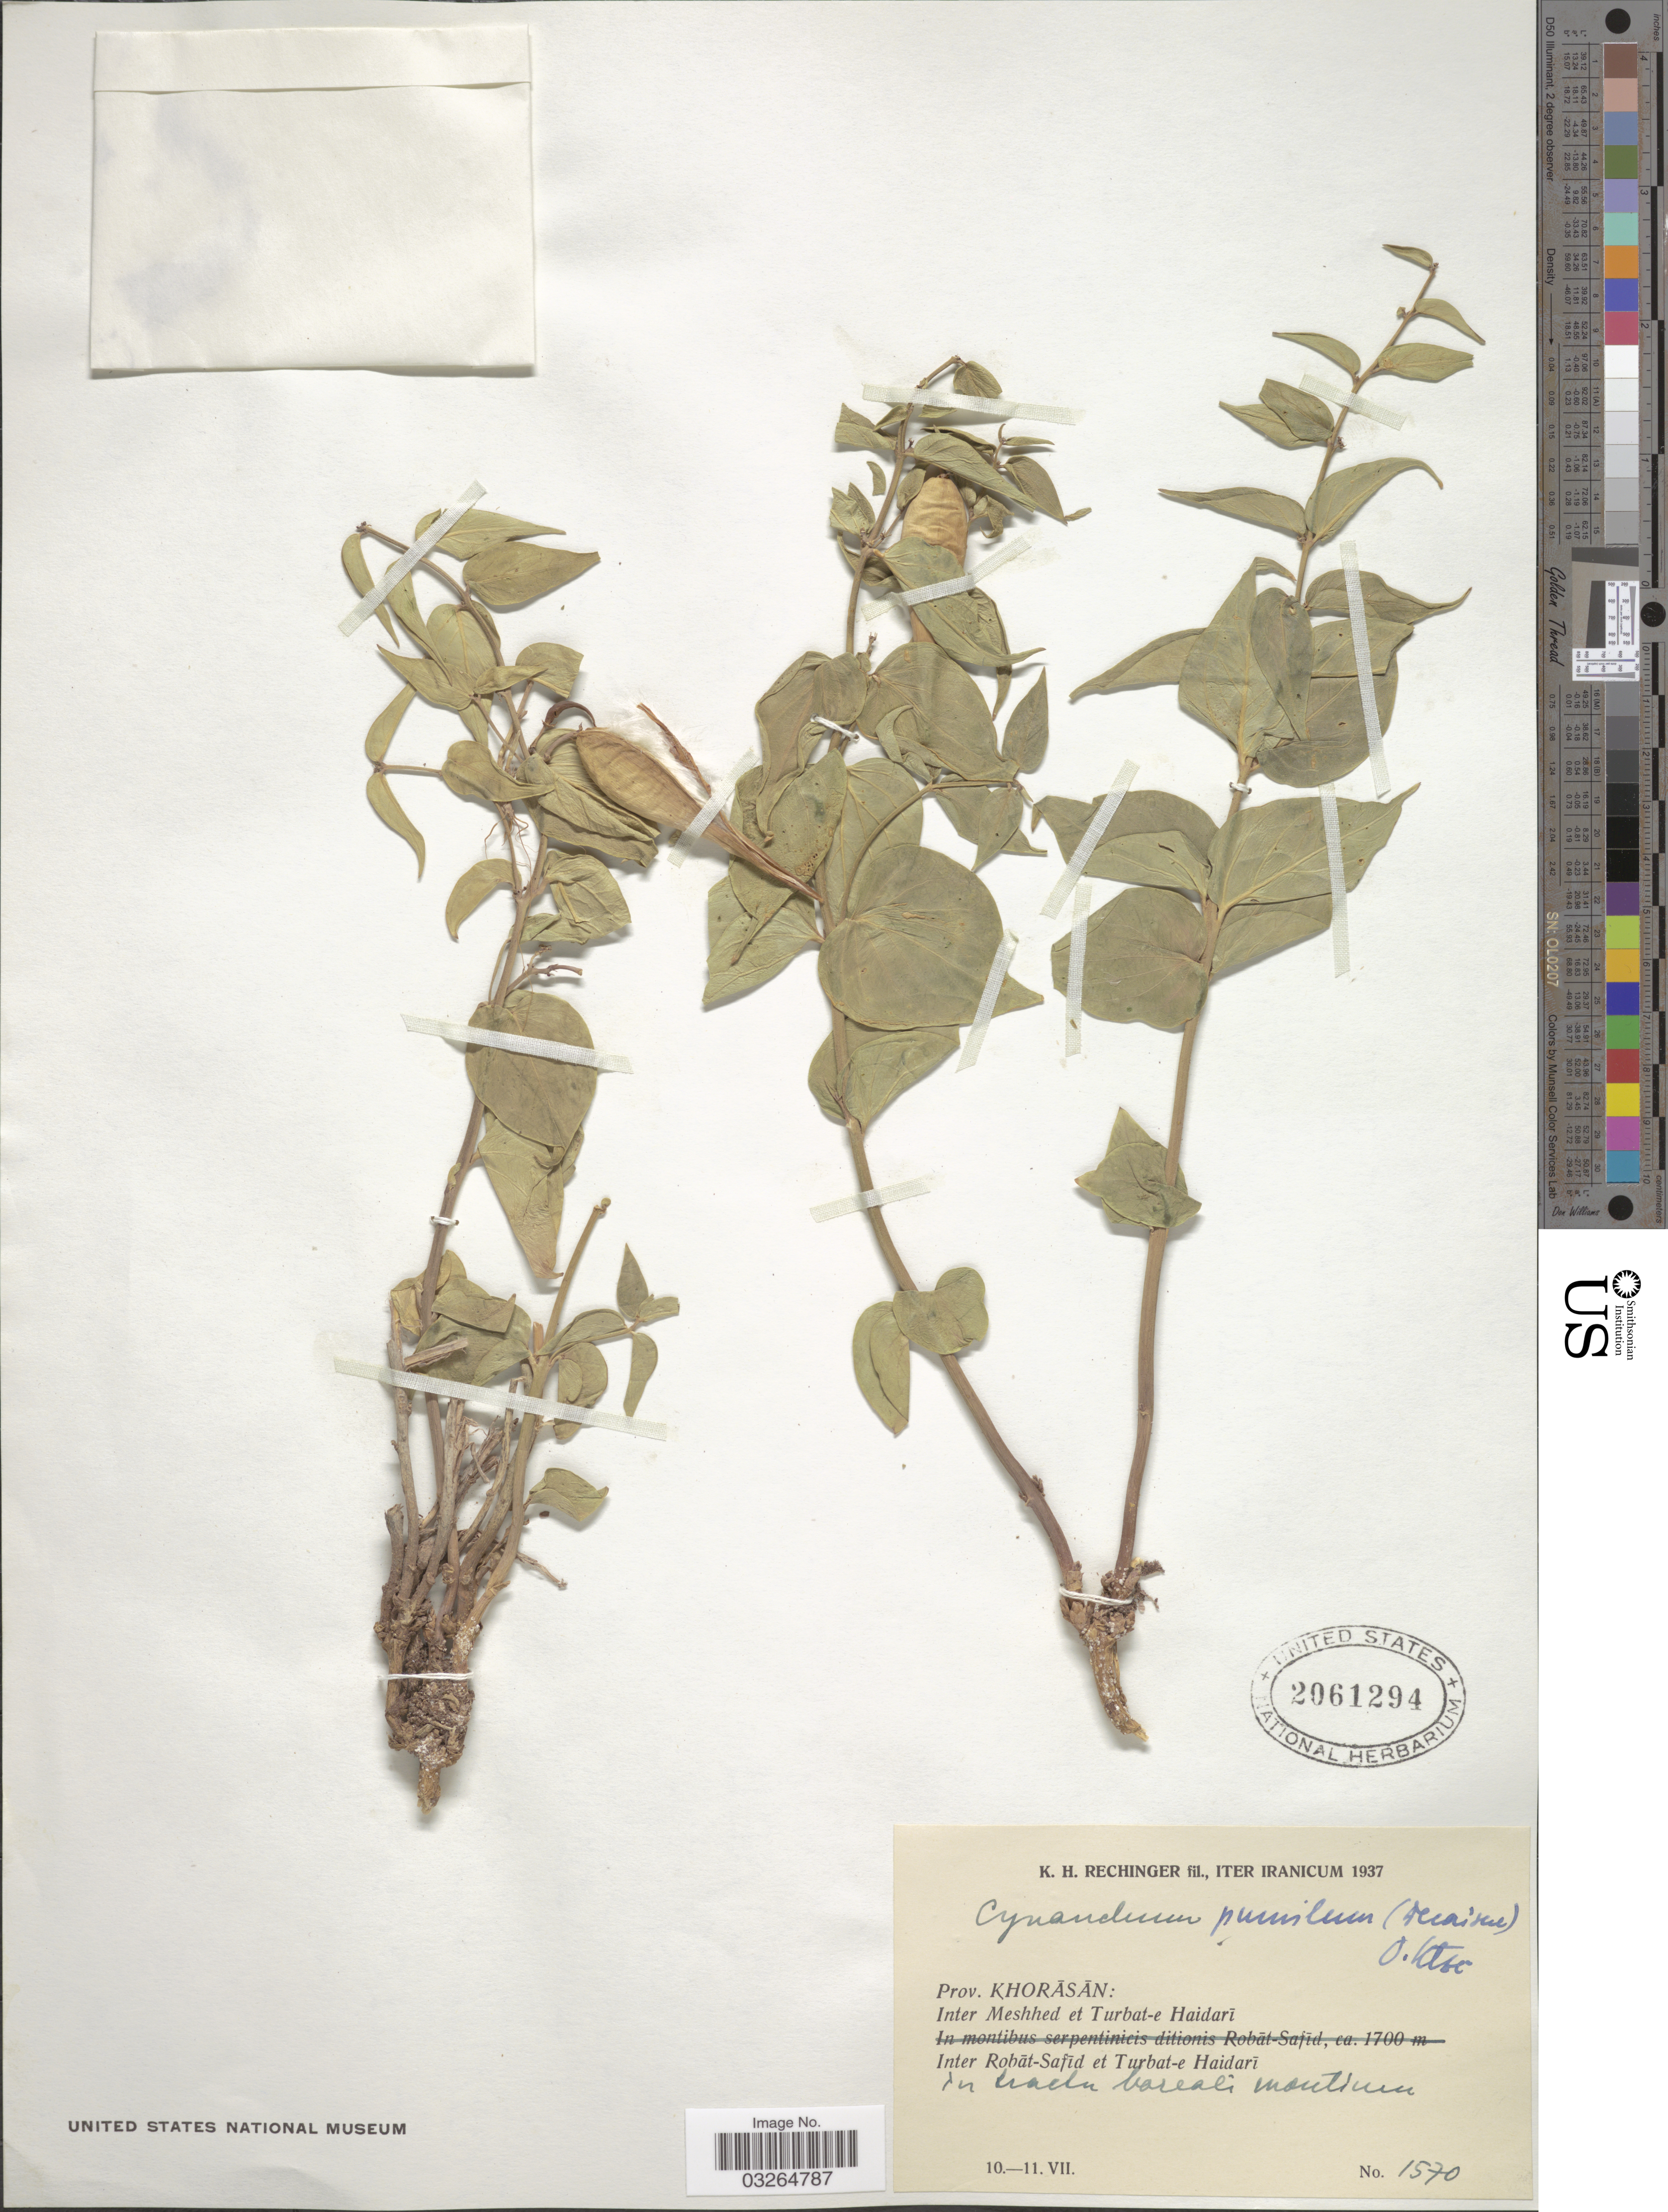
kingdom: Plantae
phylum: Tracheophyta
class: Magnoliopsida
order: Gentianales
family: Apocynaceae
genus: Cynanchum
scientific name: Cynanchum pumilum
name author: (Decne.) Bornm.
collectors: K. H. Rechinger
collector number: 1570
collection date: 1937-07-10/1937-07-11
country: Iran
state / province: Khorasan [obsolete]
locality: Inter Meshhed et Turbat-e Haidarī. Inter Robāt-Safīdet Turbat-e Haidarī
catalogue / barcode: US 2061294